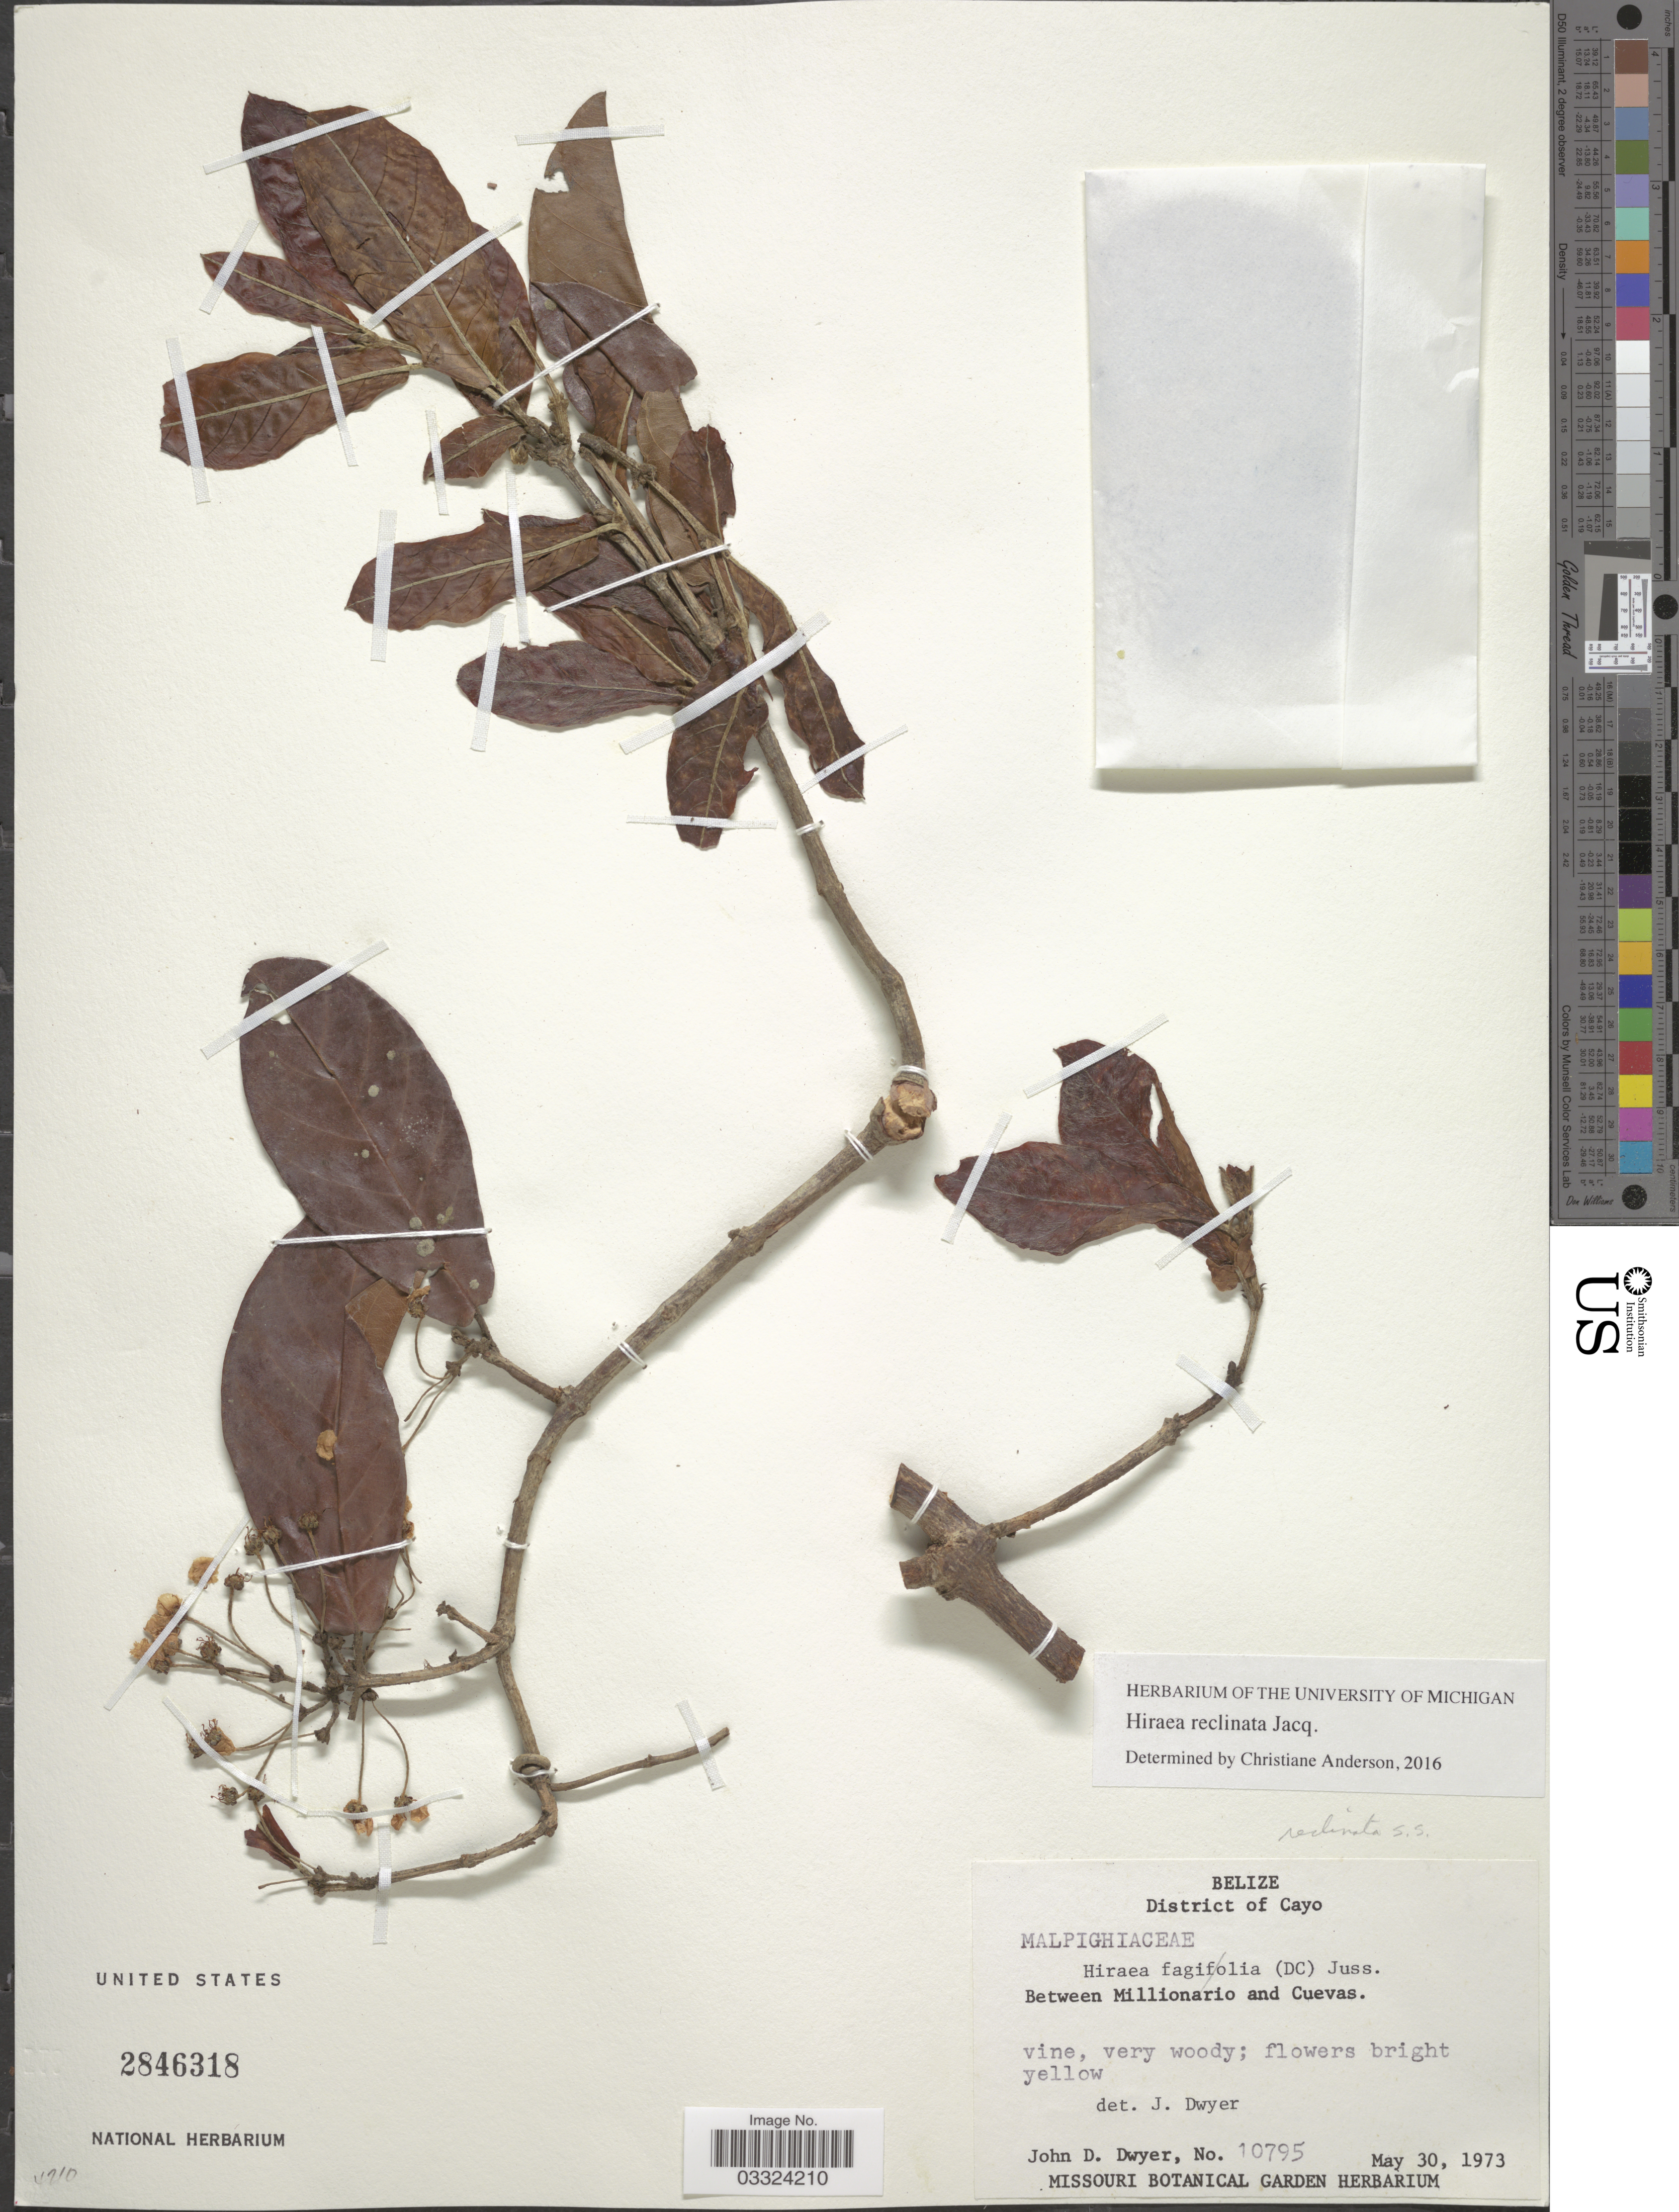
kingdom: Plantae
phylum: Tracheophyta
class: Magnoliopsida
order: Malpighiales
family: Malpighiaceae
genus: Hiraea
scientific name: Hiraea reclinata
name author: Jacq.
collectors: J. D. Dwyer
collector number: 10795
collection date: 1973-05-30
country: Belize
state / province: Cayo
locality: District of Cayo. Between Millionario and Cuevas.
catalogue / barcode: US 2846318